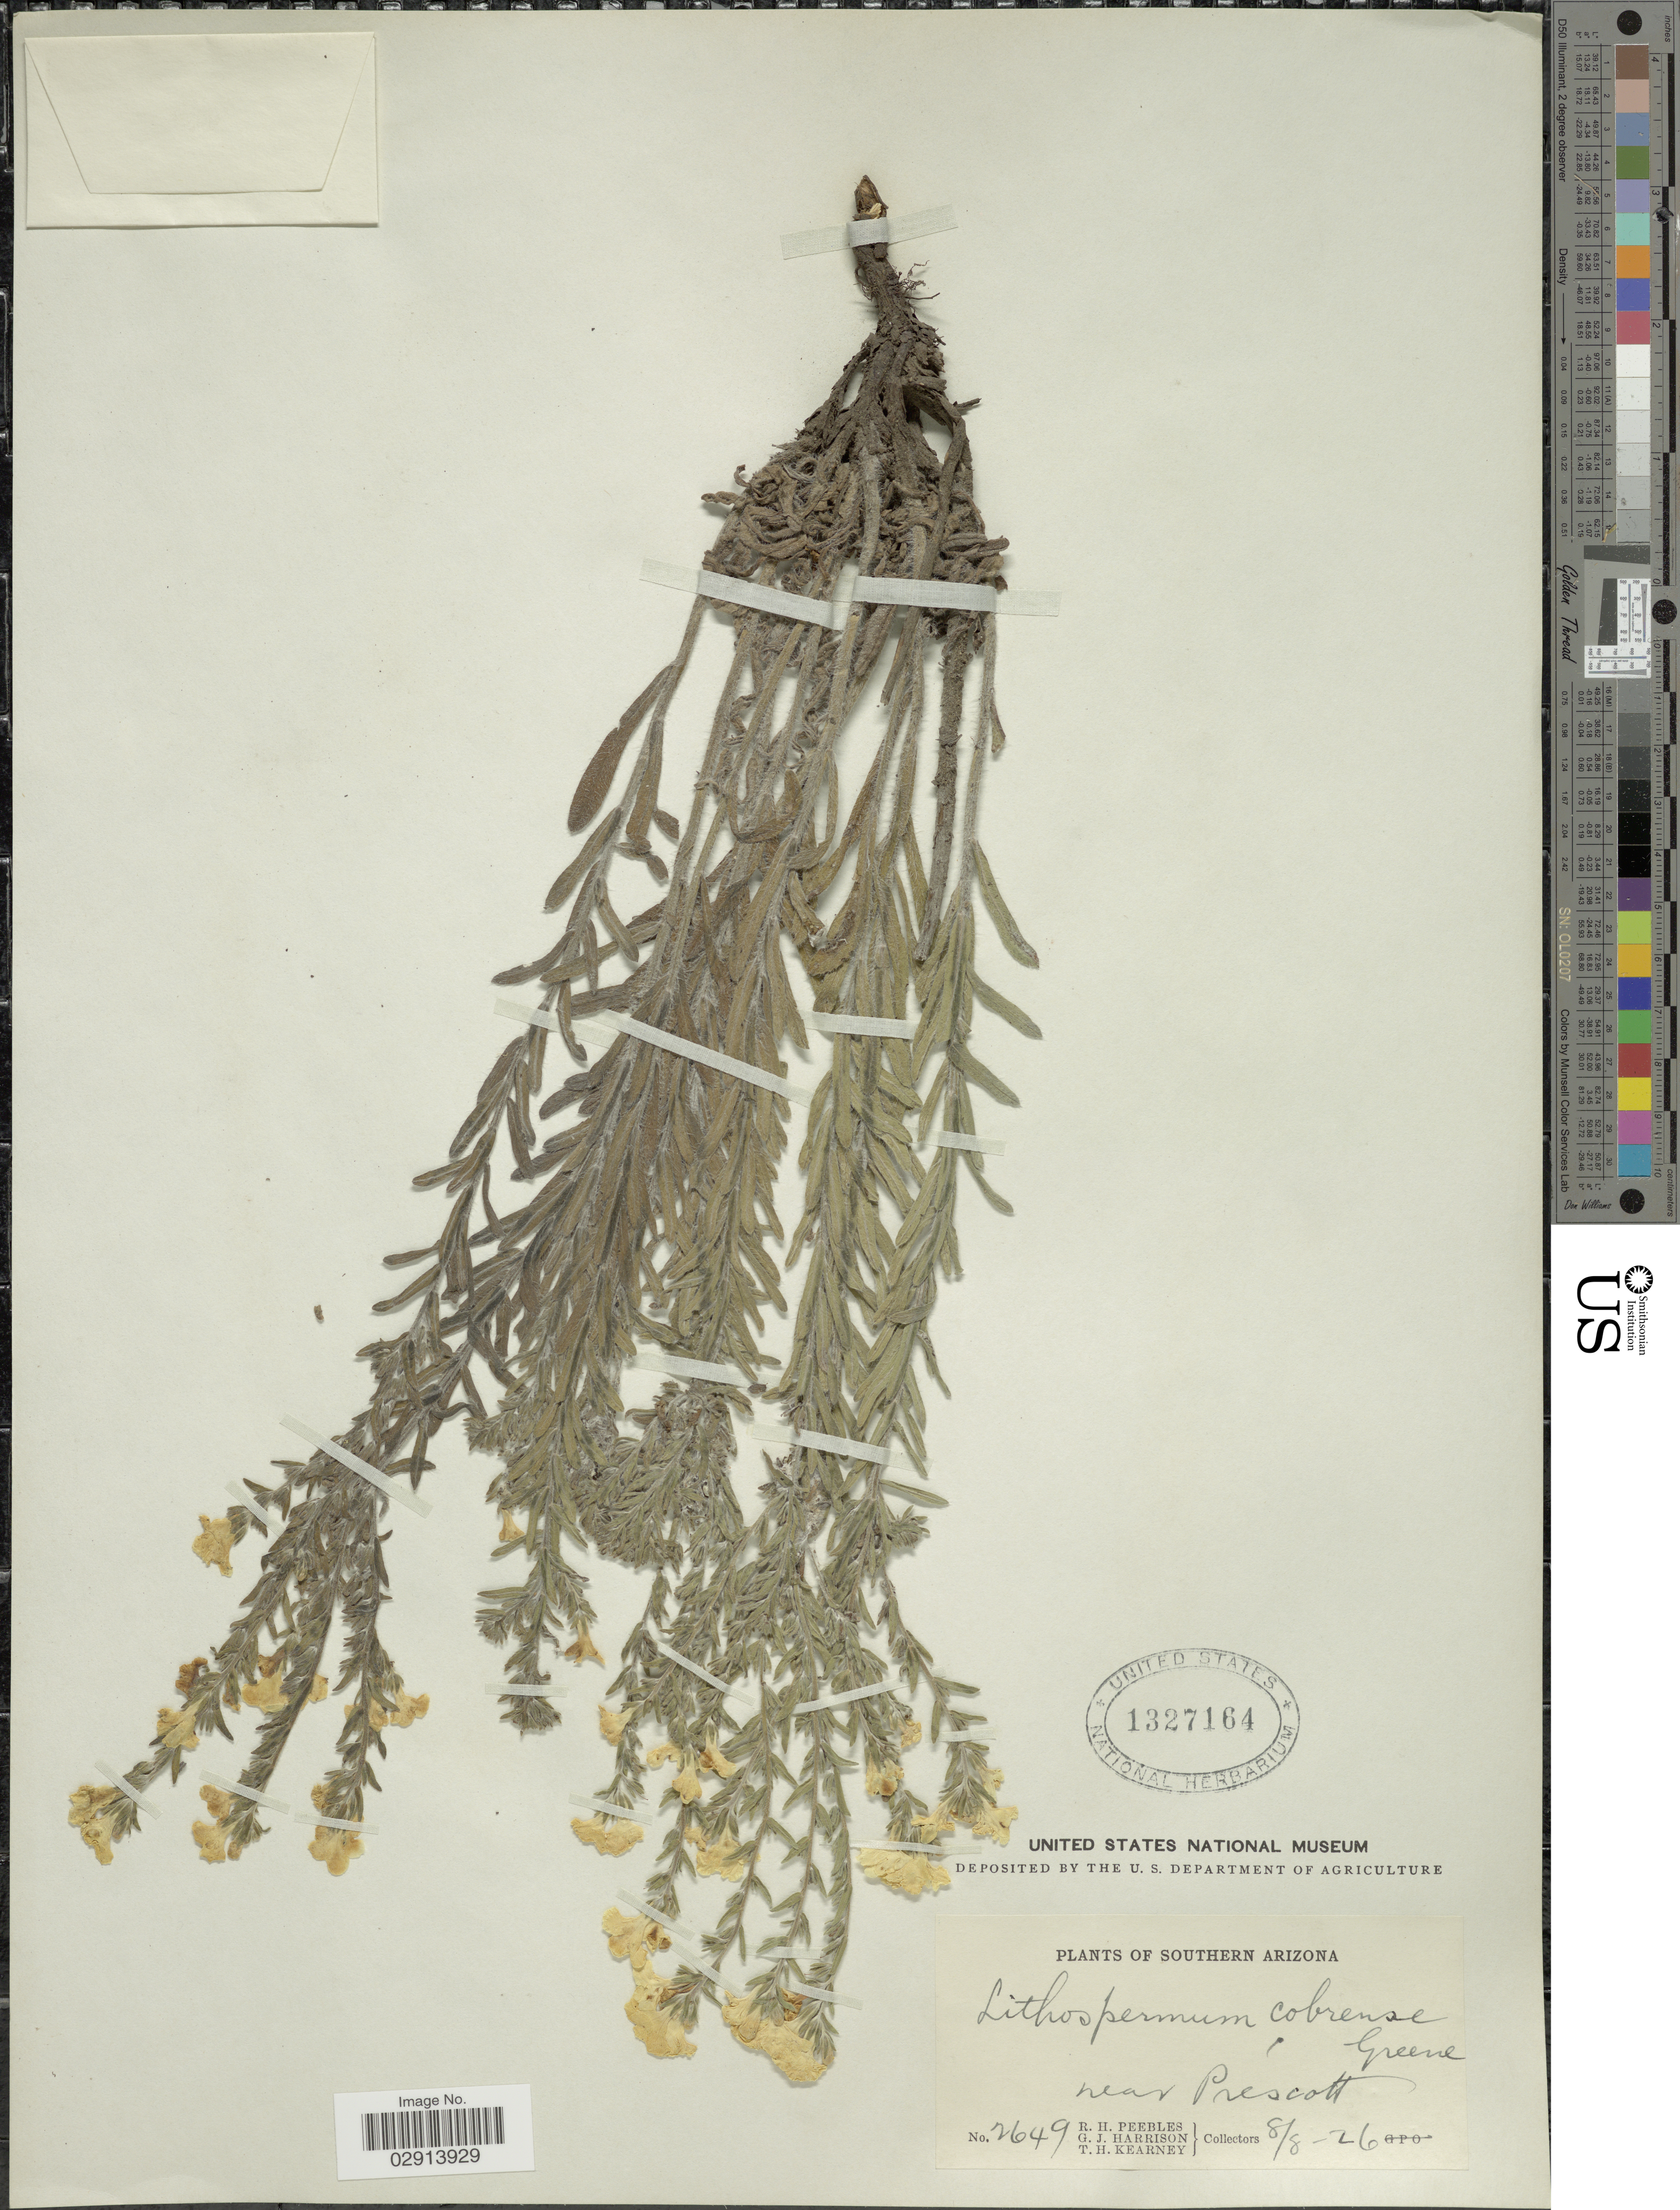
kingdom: Plantae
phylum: Tracheophyta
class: Magnoliopsida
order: Boraginales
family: Boraginaceae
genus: Lithospermum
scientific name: Lithospermum cobrense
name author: Greene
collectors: R. H. Peebles, G. J. Harrison & T. H. Kearney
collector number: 2649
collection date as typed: Transcribed d/m/y: 8/8/26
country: United States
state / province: Arizona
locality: Southern Arizona, near Prescott.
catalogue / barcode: US 1327164